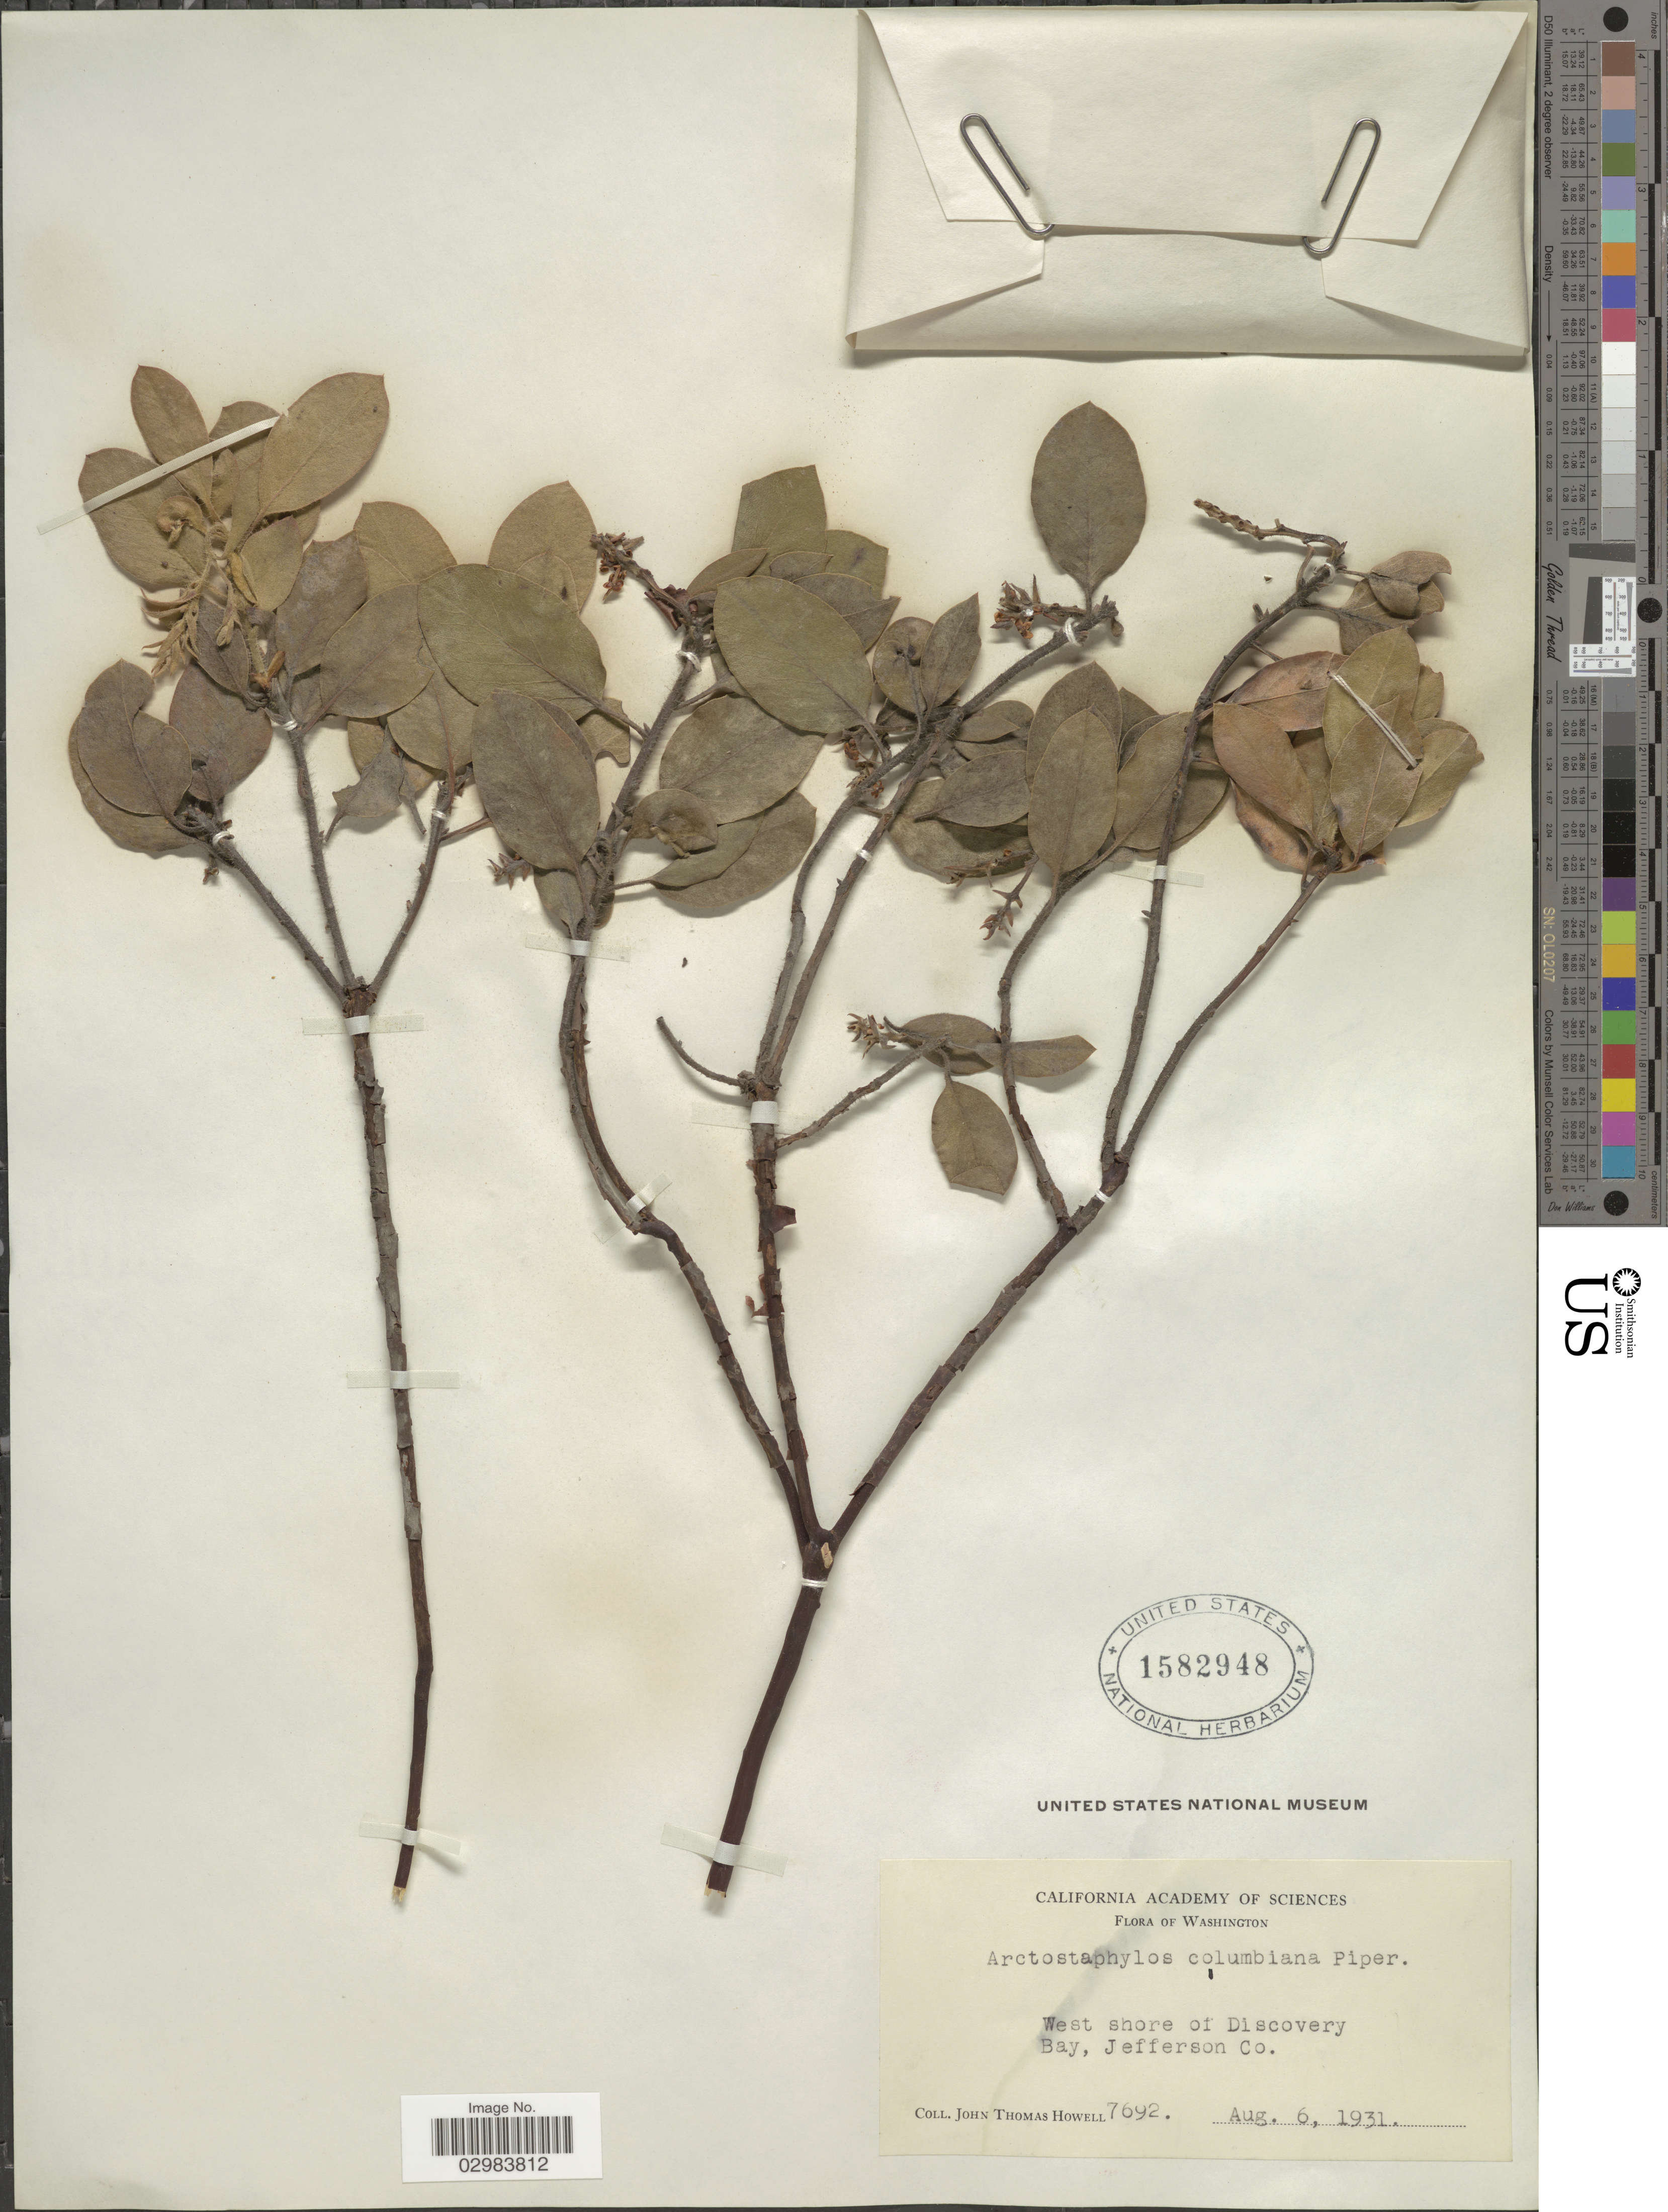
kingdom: Plantae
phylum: Tracheophyta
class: Magnoliopsida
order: Ericales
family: Ericaceae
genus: Arctostaphylos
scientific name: Arctostaphylos columbiana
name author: Piper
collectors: J. T. Howell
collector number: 7692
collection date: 1931-08-06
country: United States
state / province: Washington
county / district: Jefferson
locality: West shore of Discovery Bay, Jefferson Co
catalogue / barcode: US 1582948